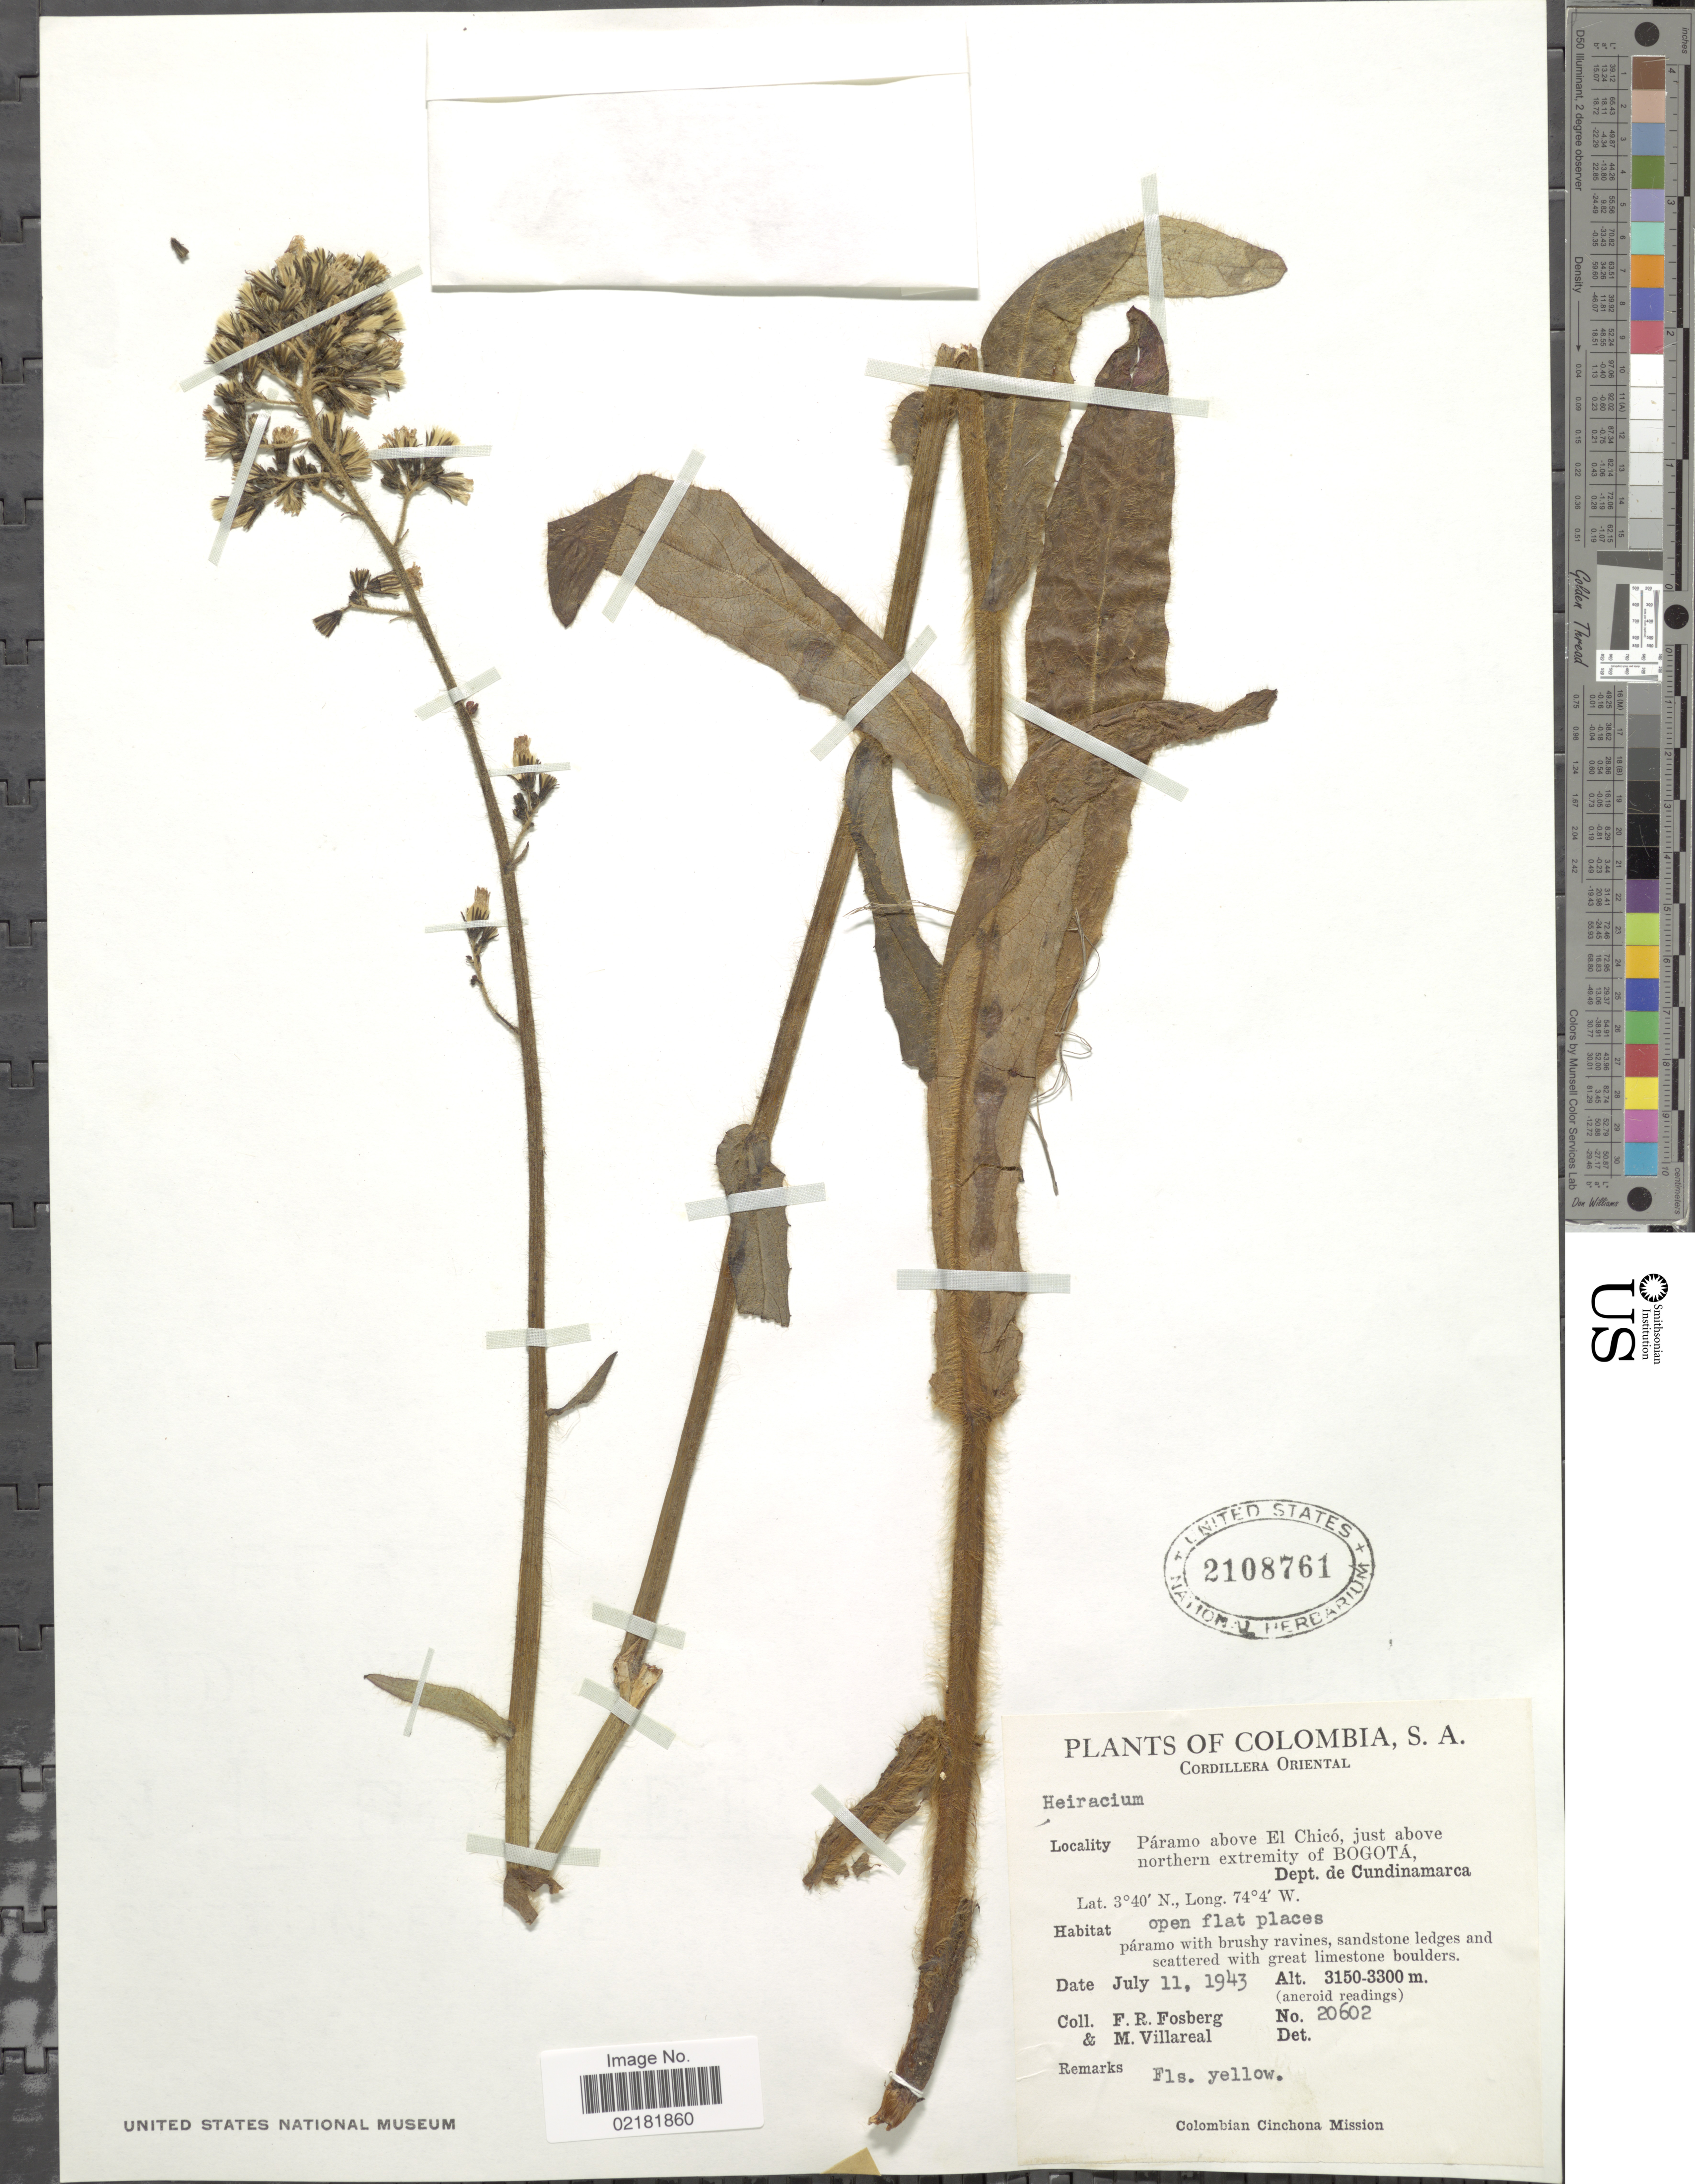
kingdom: Plantae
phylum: Tracheophyta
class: Magnoliopsida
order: Asterales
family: Asteraceae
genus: Hieracium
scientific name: Hieracium repandulare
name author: Druce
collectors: F. R. Fosberg & M. Villareal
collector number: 20602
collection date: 1943-07-11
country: Colombia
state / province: Cundinamarca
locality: Cordillera Oriental, Paramo above El Chico, just above northern extremity of Bogota.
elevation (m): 3150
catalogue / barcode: US 2108761